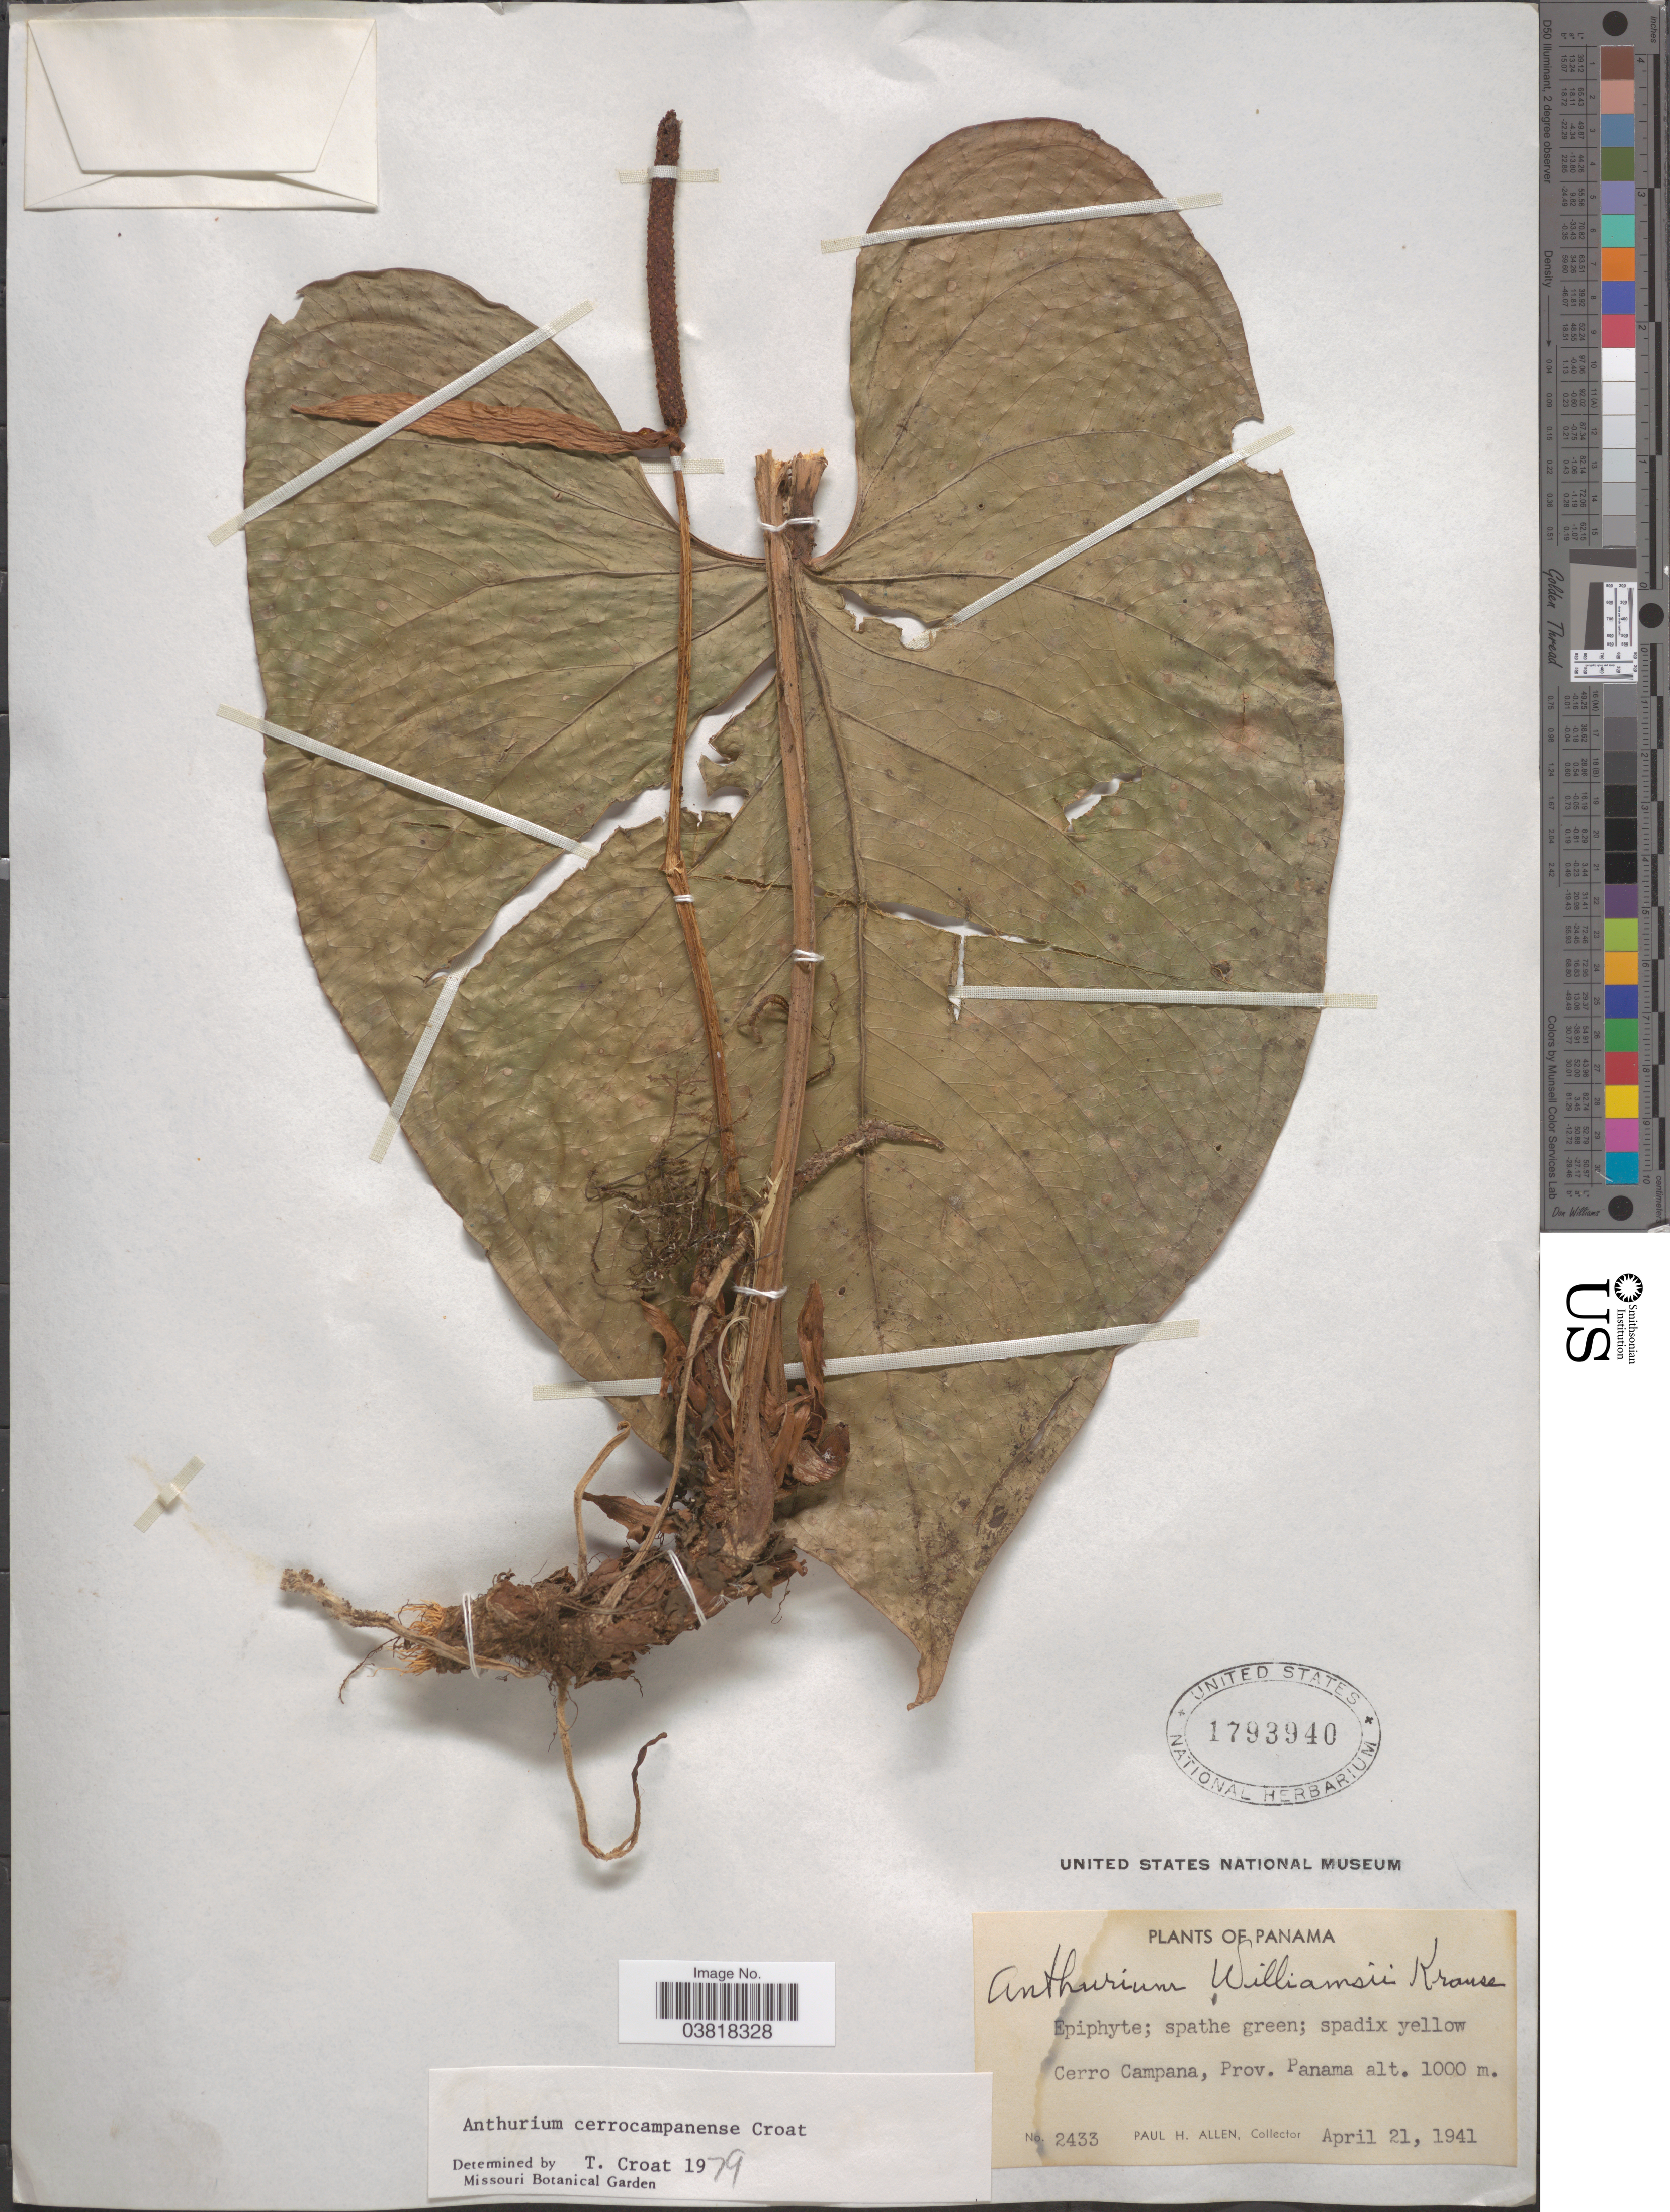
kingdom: Plantae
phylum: Tracheophyta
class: Liliopsida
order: Alismatales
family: Araceae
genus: Anthurium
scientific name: Anthurium cerrocampanense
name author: Croat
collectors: P. H. Allen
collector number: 2433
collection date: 1941-04-21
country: Panama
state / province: Panamá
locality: Cerro Campana.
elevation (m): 1000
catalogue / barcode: US 1793940